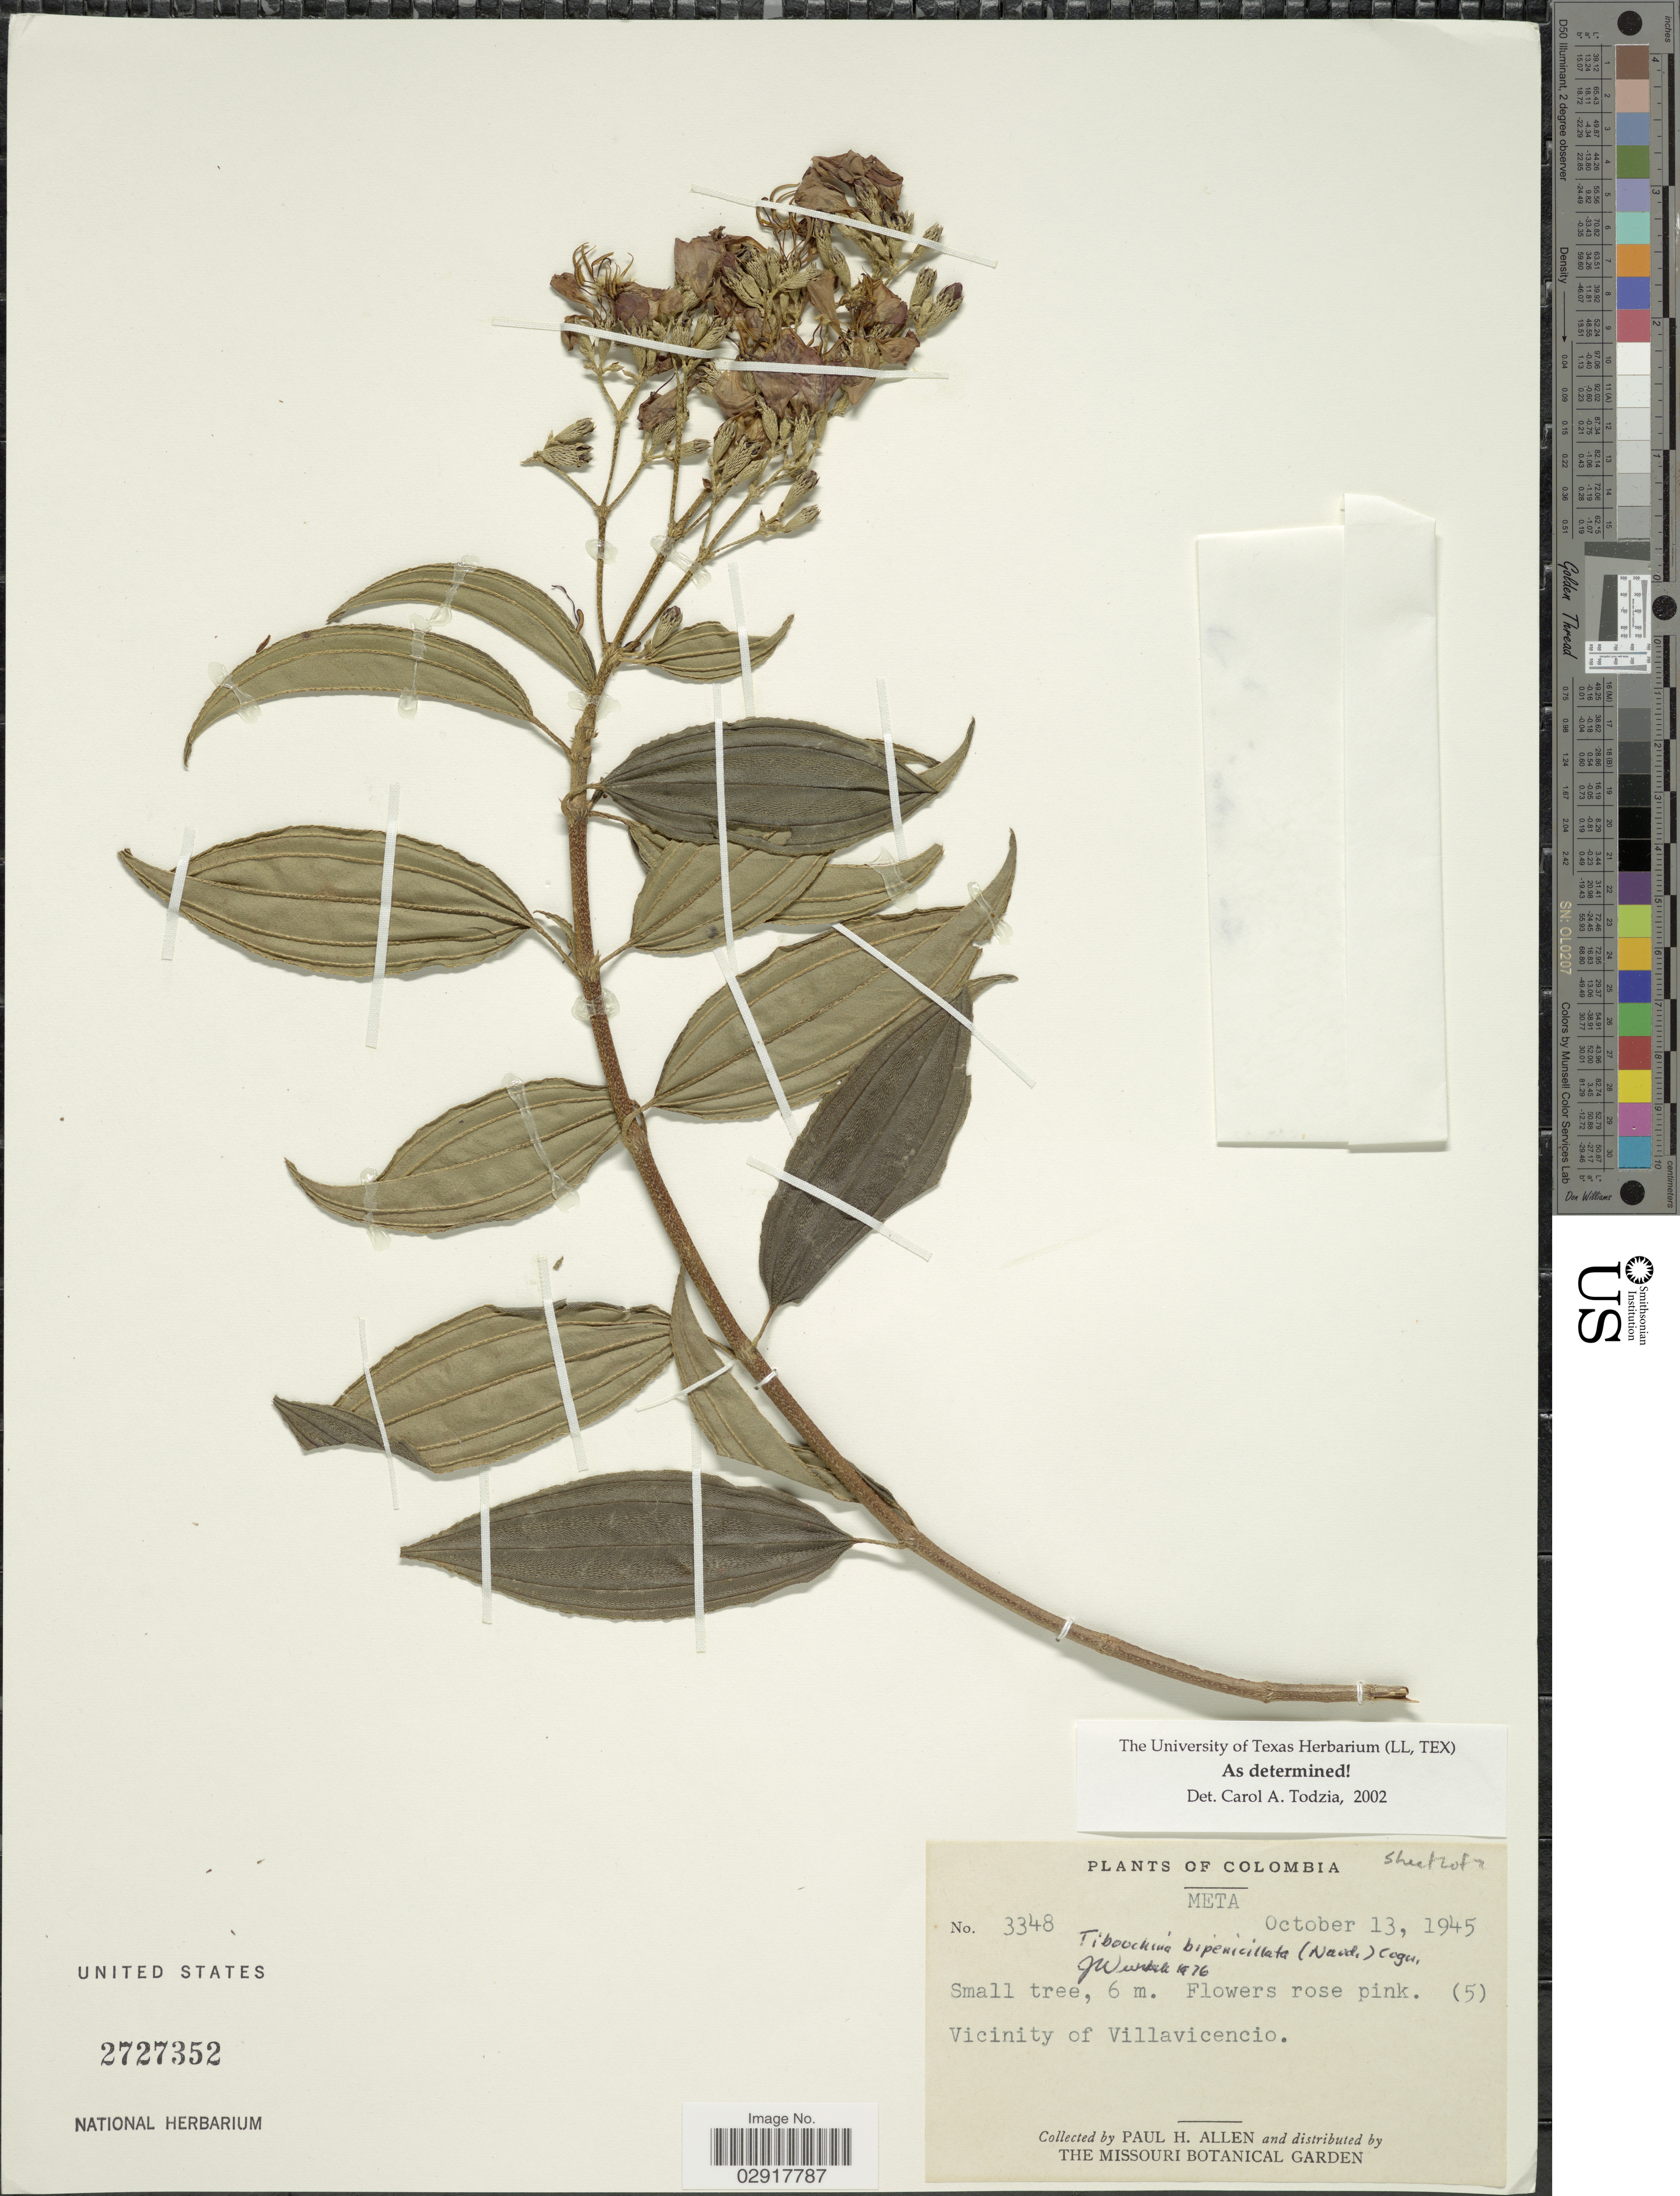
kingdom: Plantae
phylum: Tracheophyta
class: Magnoliopsida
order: Myrtales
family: Melastomataceae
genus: Tibouchina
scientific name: Tibouchina bipenicillata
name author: (Naudin) Cogn.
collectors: P. H. Allen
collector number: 3348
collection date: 1945-10-13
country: Colombia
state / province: Meta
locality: Vicinity of Villavicencio.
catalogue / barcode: US 2727352